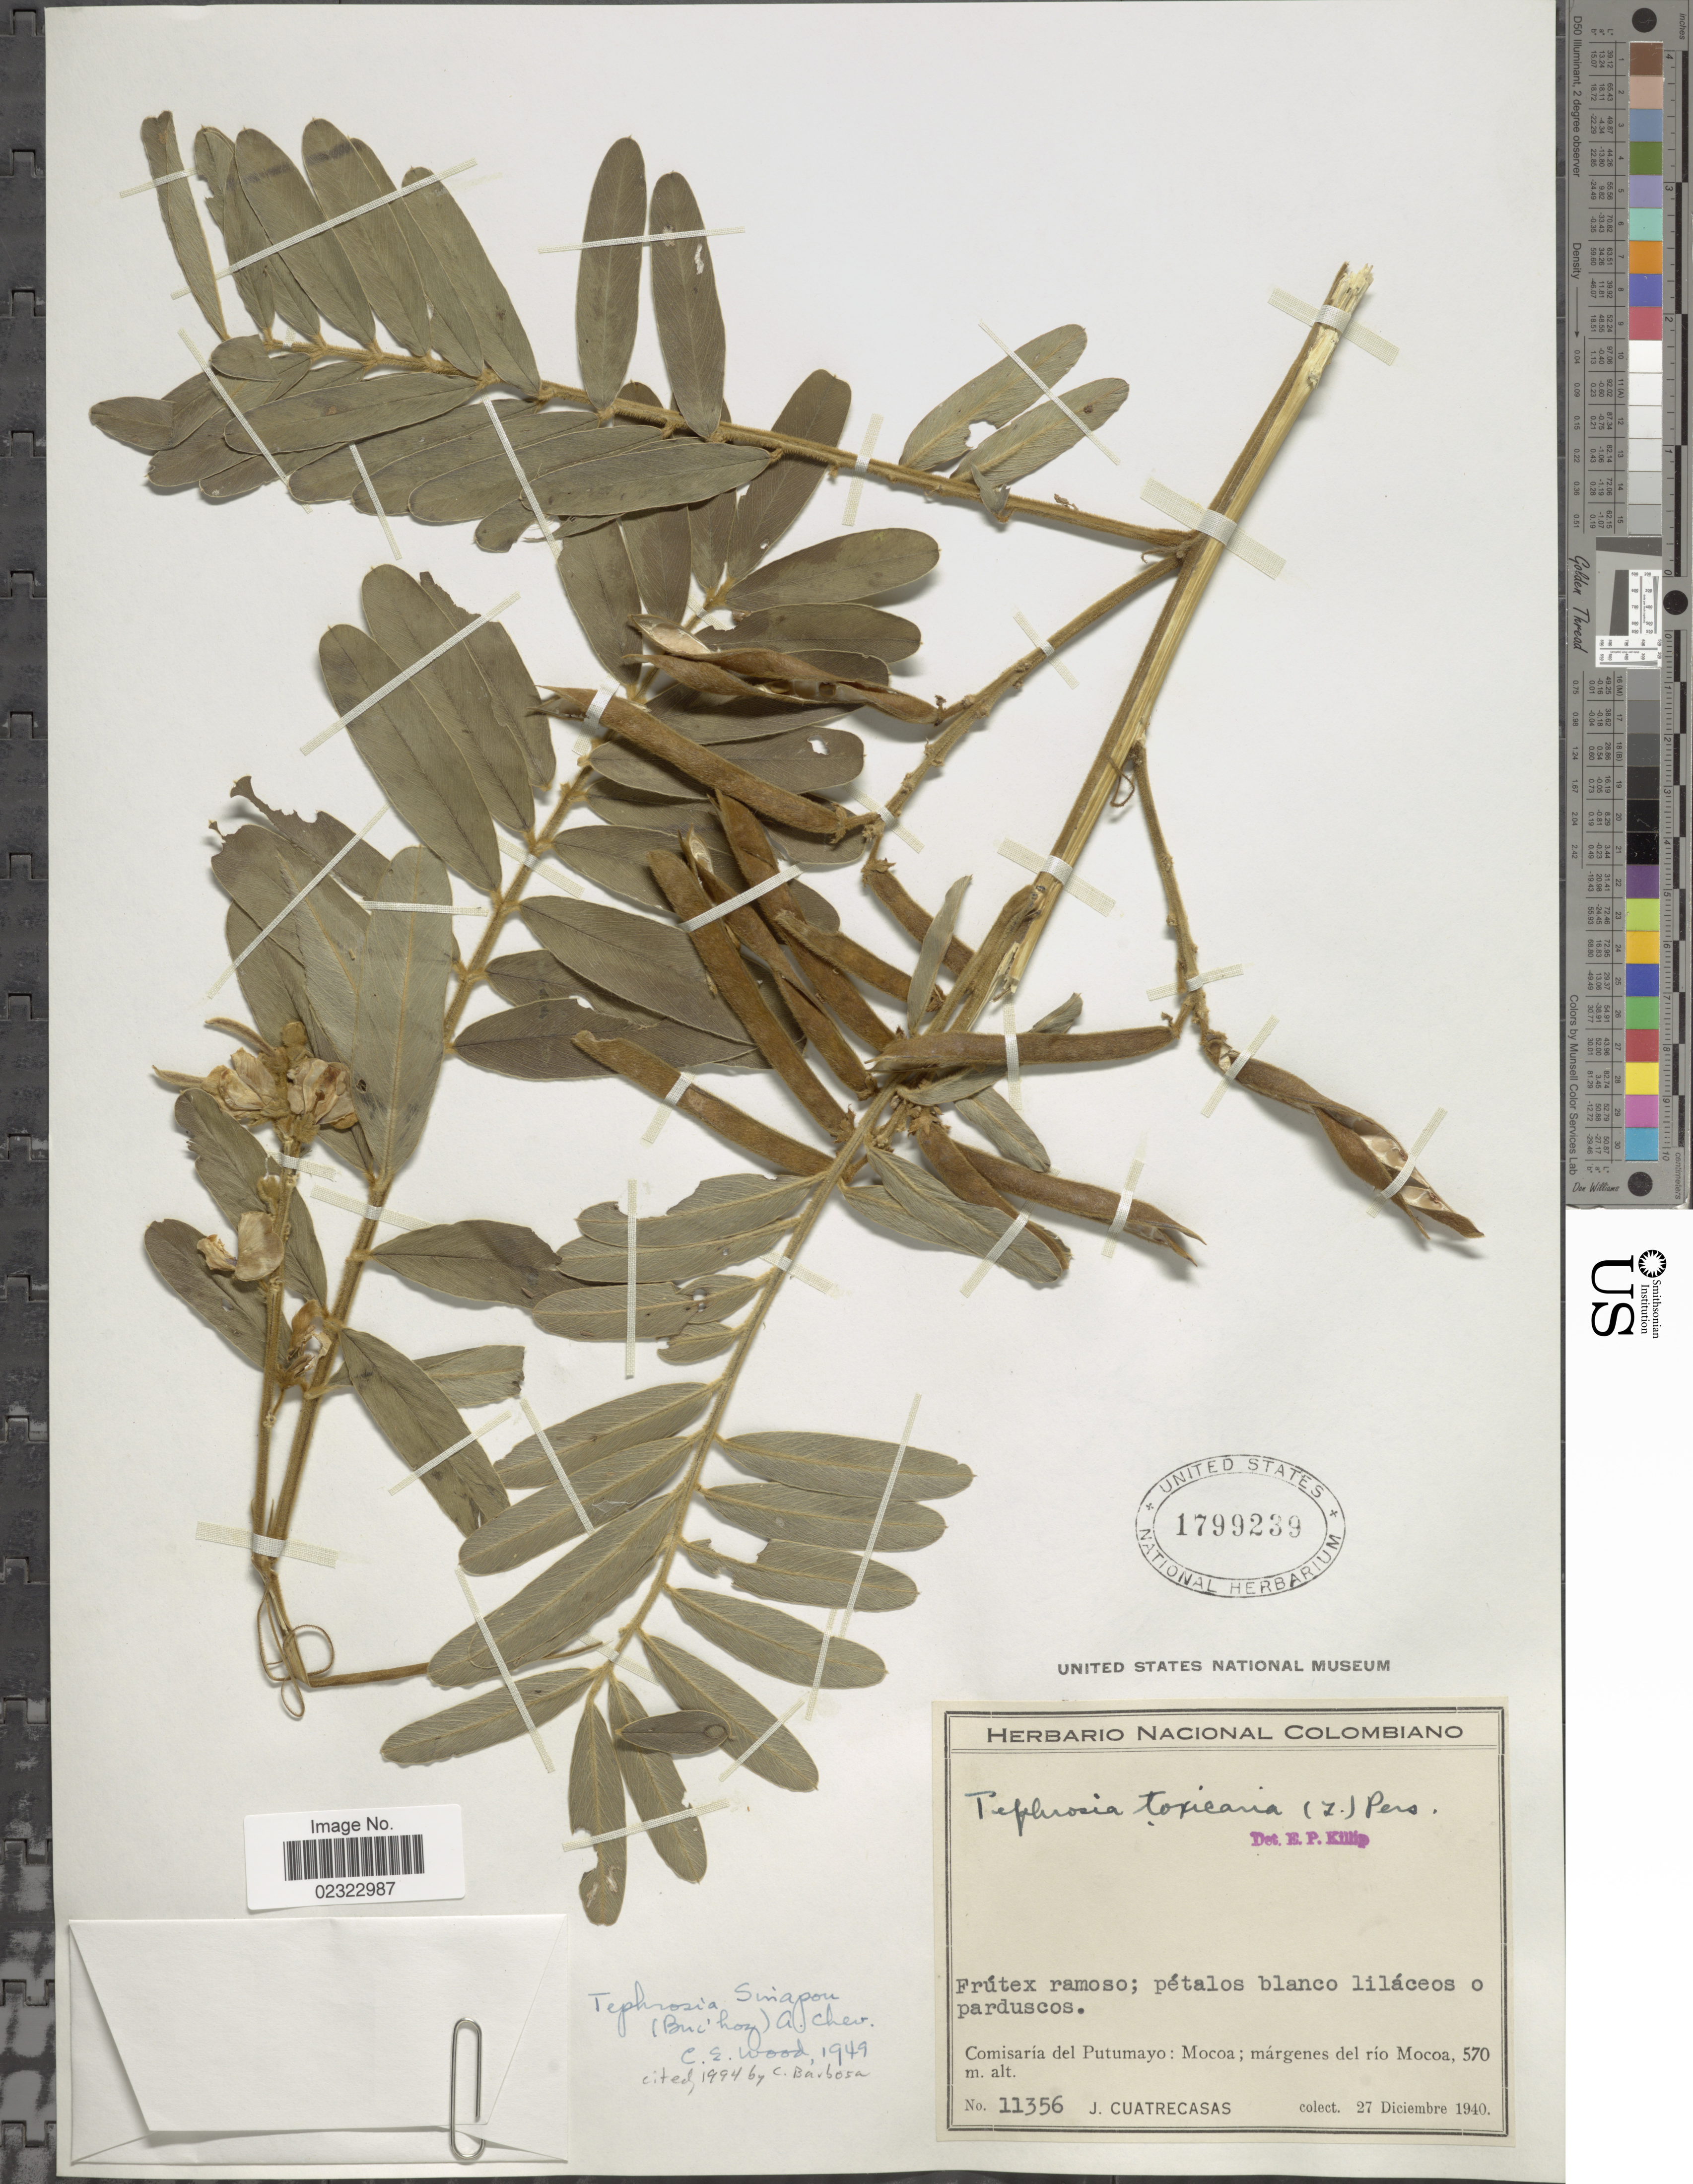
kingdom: Plantae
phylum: Tracheophyta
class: Magnoliopsida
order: Fabales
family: Fabaceae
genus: Tephrosia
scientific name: Tephrosia sinapou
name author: (Buc'hoz) A. Chev.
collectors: J. Cuatrecasas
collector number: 11356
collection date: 1940-12-27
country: Colombia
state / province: Putumayo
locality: Comisaria del Putumayo: Mocoa, margenes del Rio Mocoa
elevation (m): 570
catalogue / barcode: US 1799239